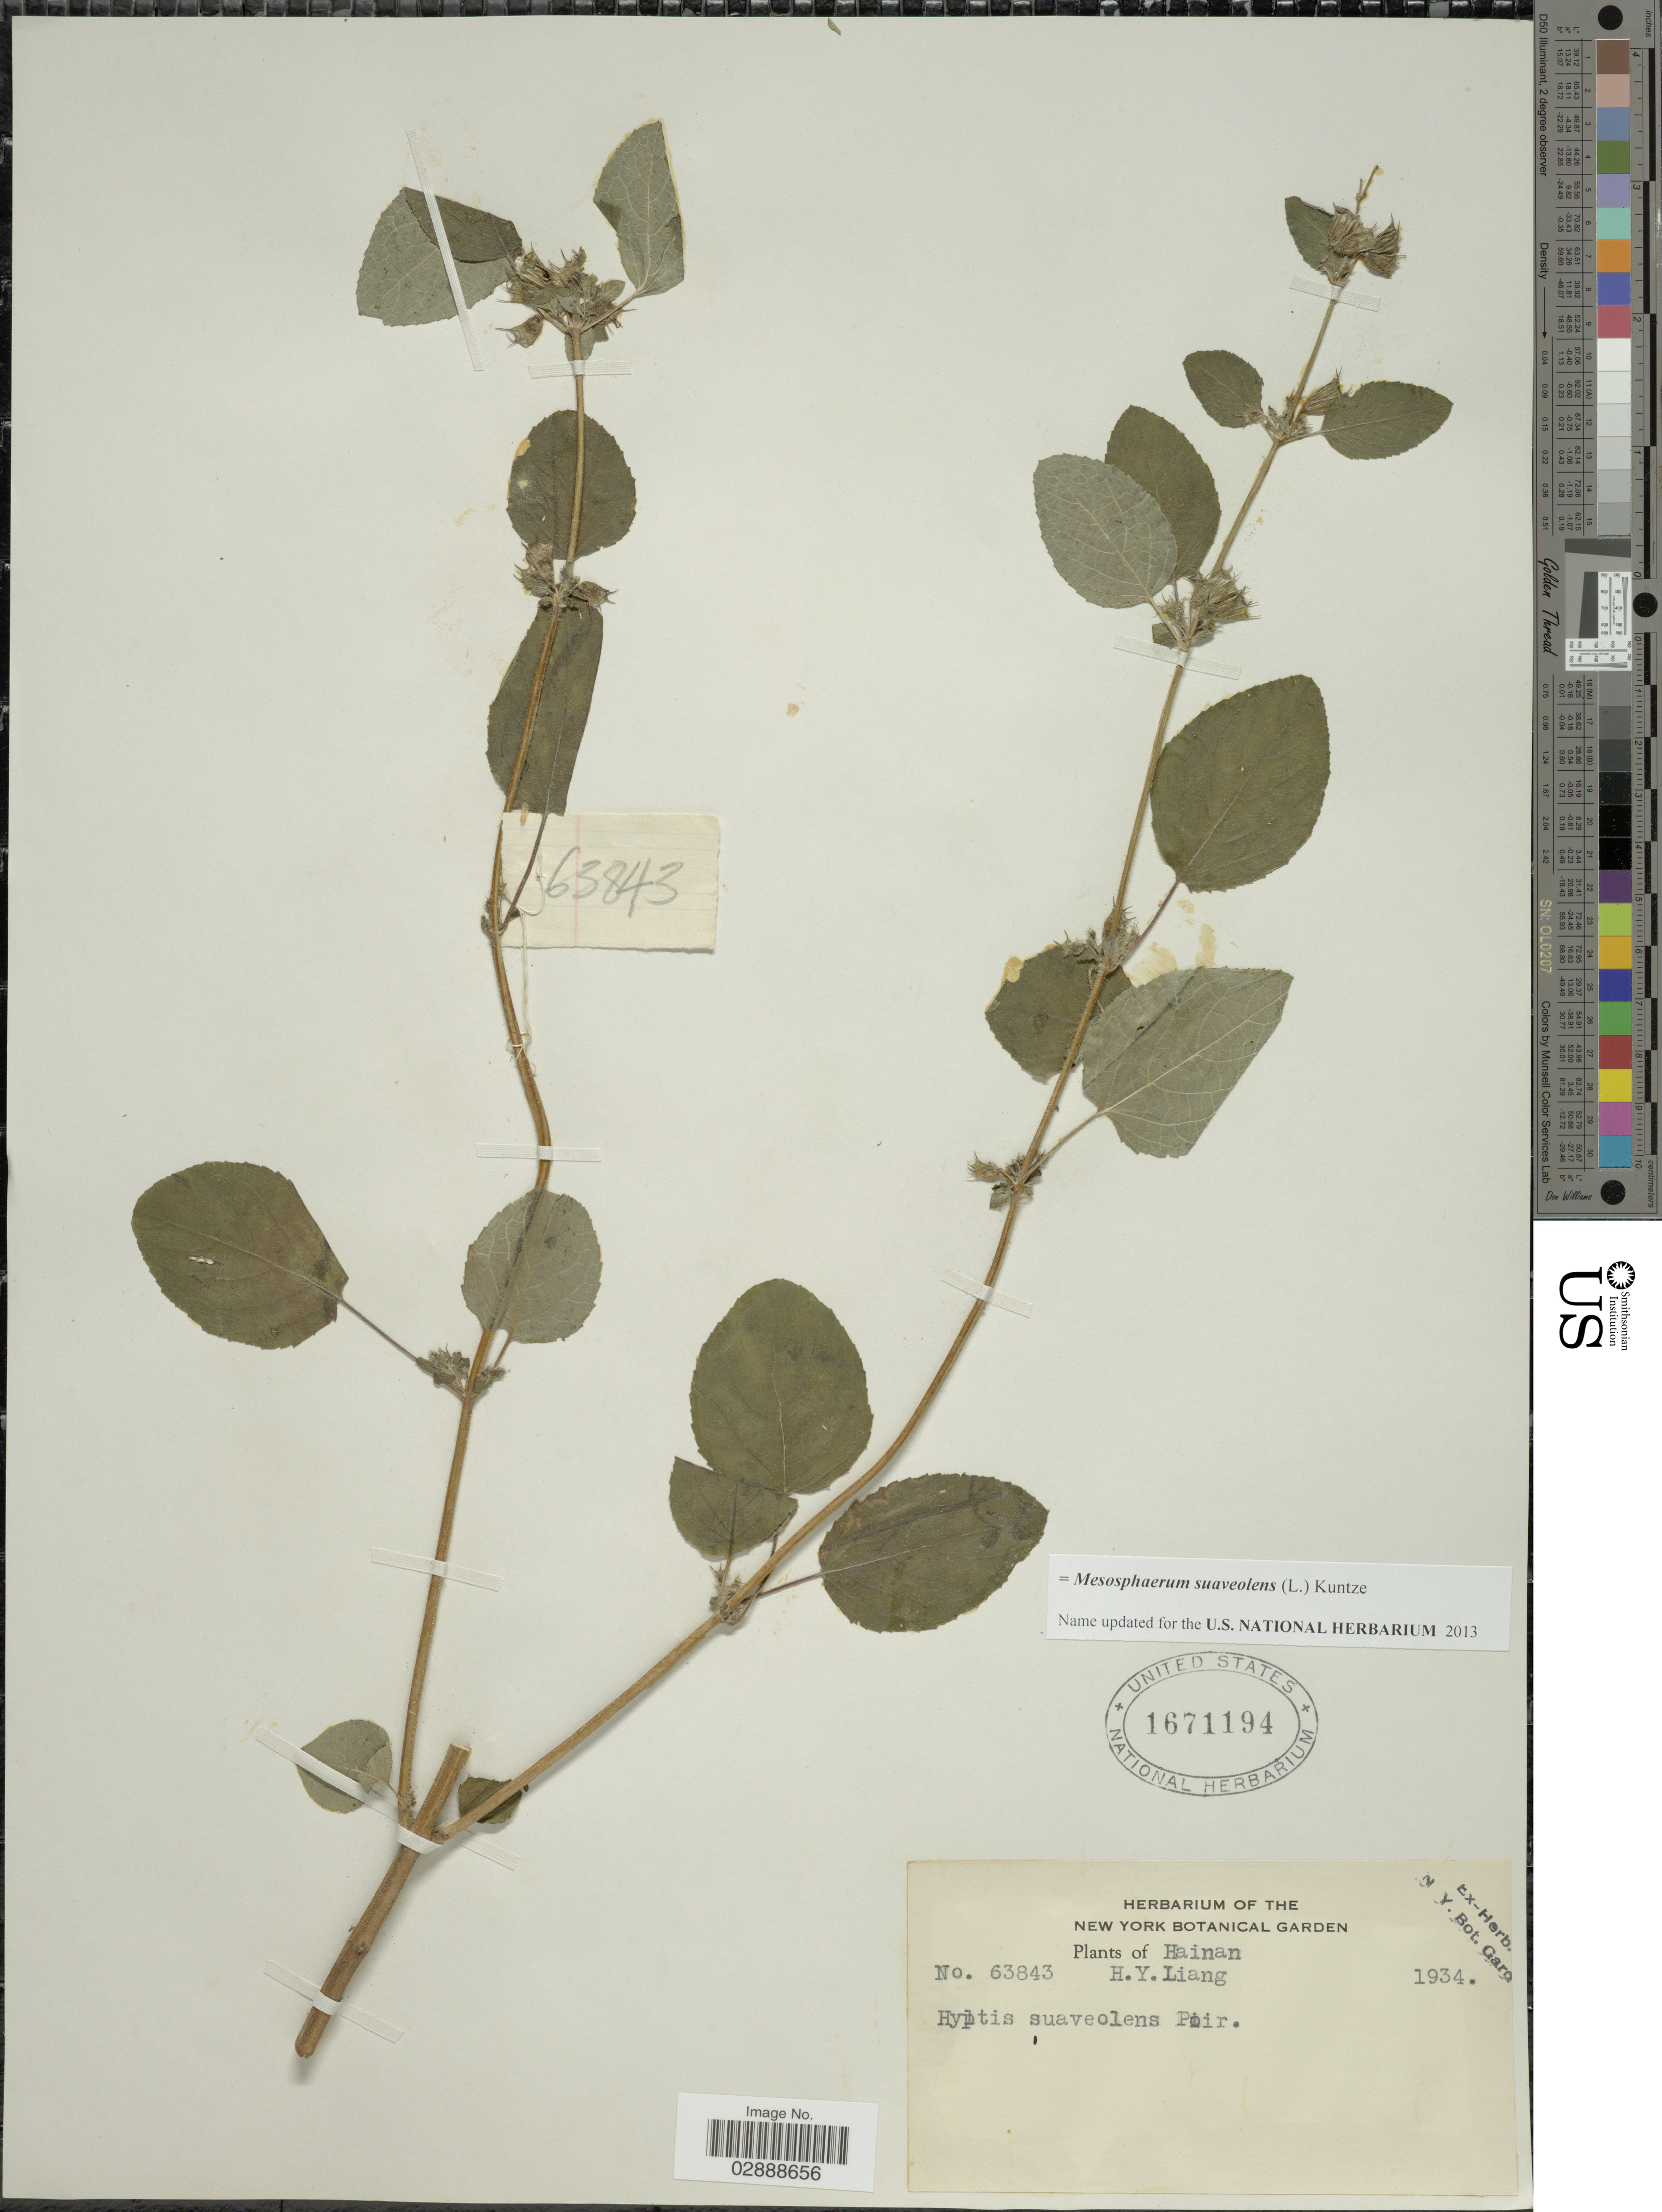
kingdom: Plantae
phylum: Tracheophyta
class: Magnoliopsida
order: Lamiales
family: Lamiaceae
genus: Mesosphaerum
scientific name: Mesosphaerum suaveolens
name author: (L.) Kuntze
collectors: H. Y. Liang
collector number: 63843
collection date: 1934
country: China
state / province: Hainan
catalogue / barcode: US 1671194